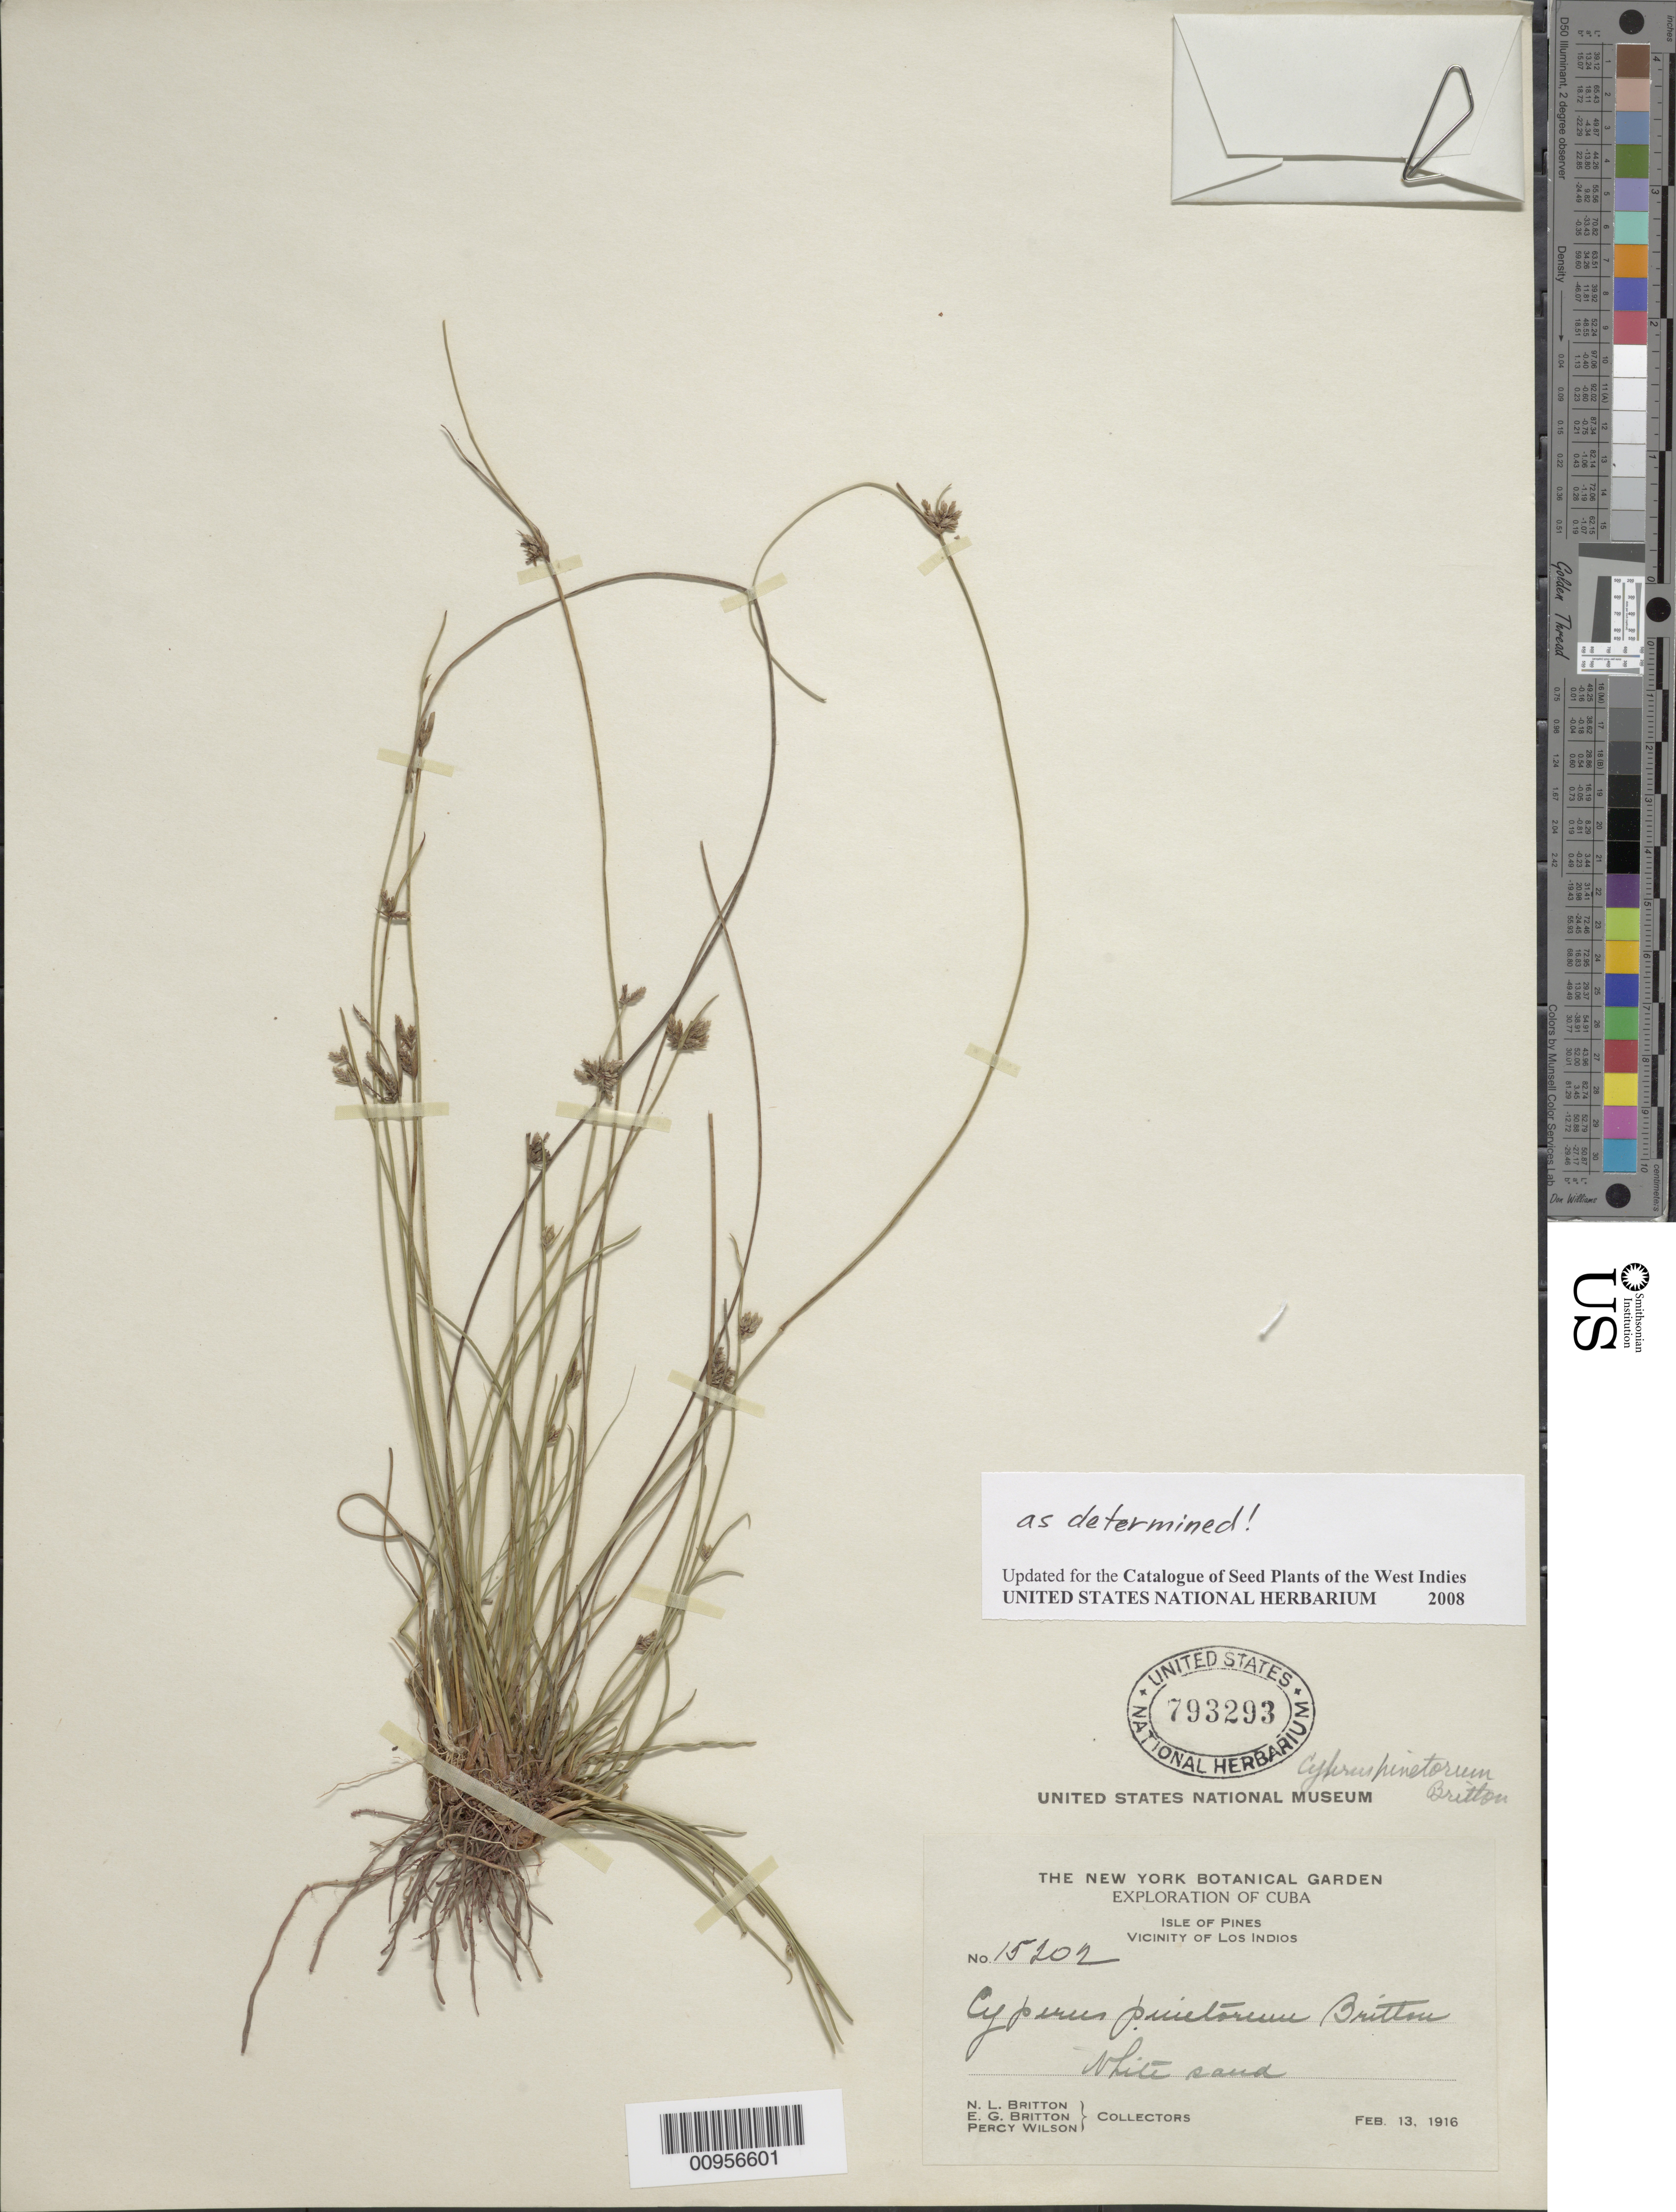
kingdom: Plantae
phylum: Tracheophyta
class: Liliopsida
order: Poales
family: Cyperaceae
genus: Cyperus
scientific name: Cyperus pinetorum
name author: Britton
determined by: Strong, M. T., (US), Smithsonian Institution - National Museum of Natural History (UNITED STATES)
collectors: N. Britton, E. G. Britton & P. Wilson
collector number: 15202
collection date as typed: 13 Feb 1916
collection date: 1916-02-13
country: Cuba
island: Isla de la Juventud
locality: Vicinity of Los Indios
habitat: White sand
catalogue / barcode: US 793293